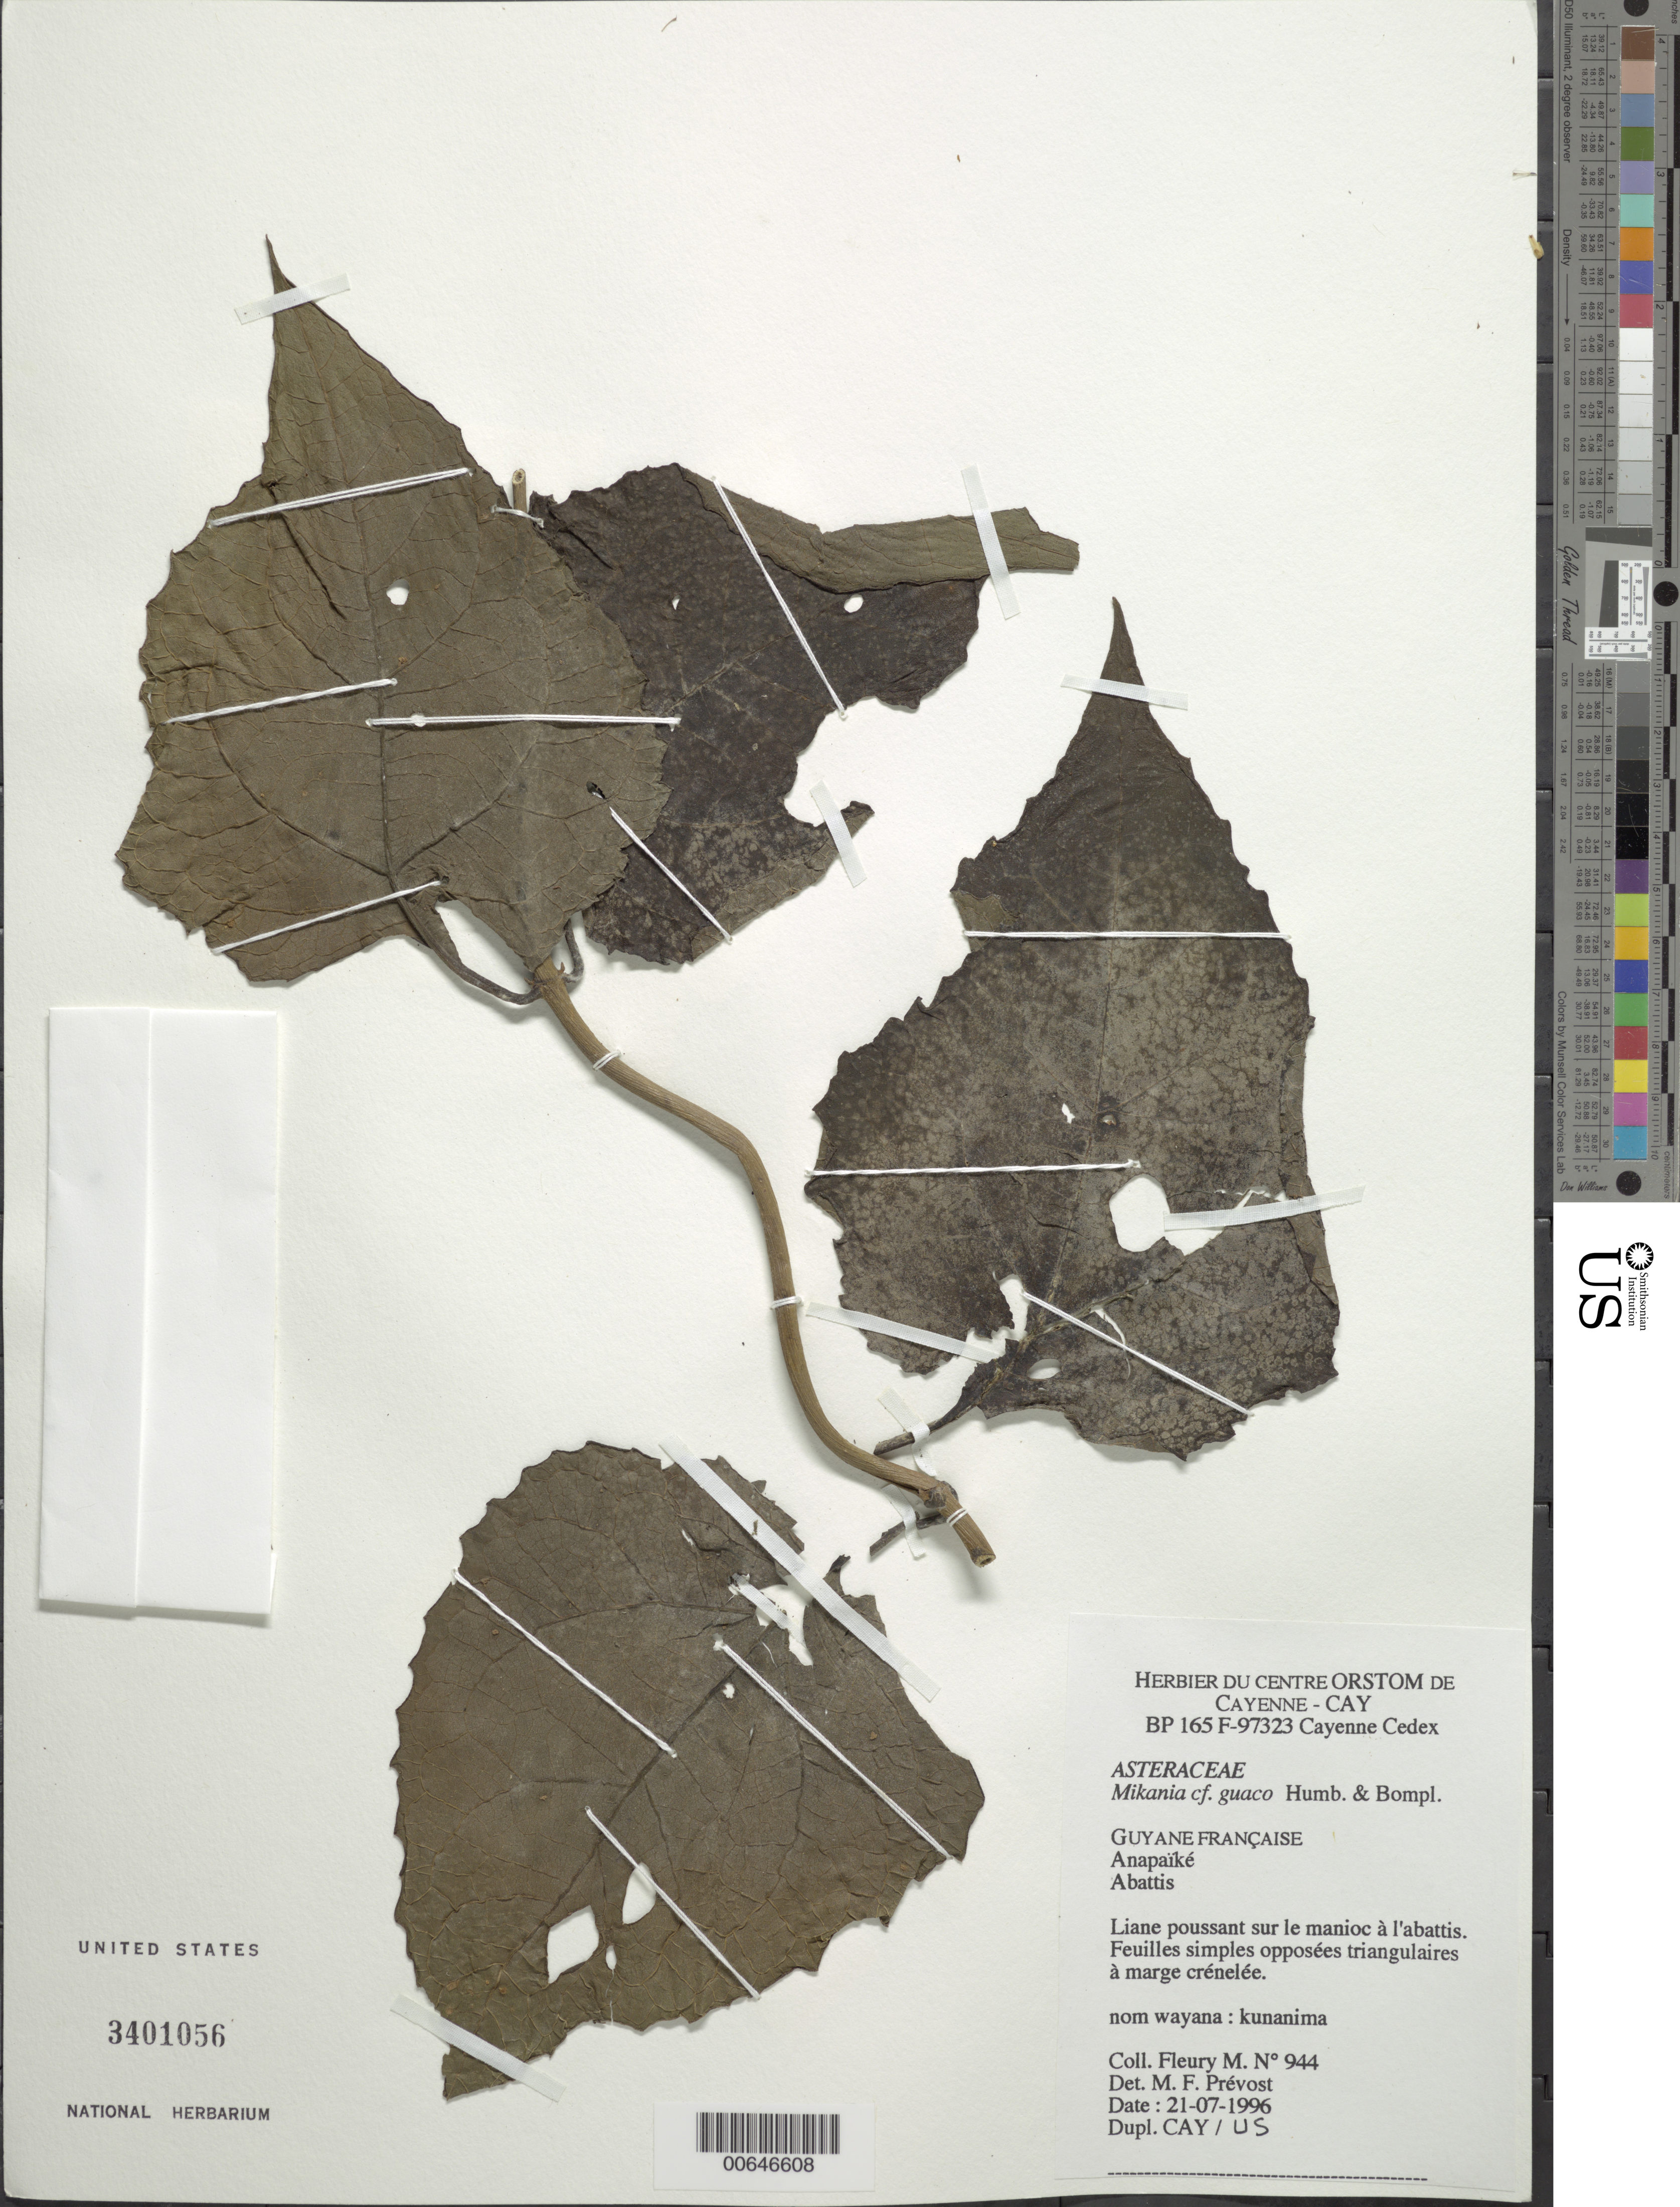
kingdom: Plantae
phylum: Tracheophyta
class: Magnoliopsida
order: Asterales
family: Asteraceae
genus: Mikania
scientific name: Mikania guaco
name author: Humb. & Bonpl.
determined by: Prévost, M.-F.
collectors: M. Fleury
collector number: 944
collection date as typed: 21-Jul-96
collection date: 1996-07-21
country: French Guiana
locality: Anapaiké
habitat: Clearing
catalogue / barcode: US 3401056